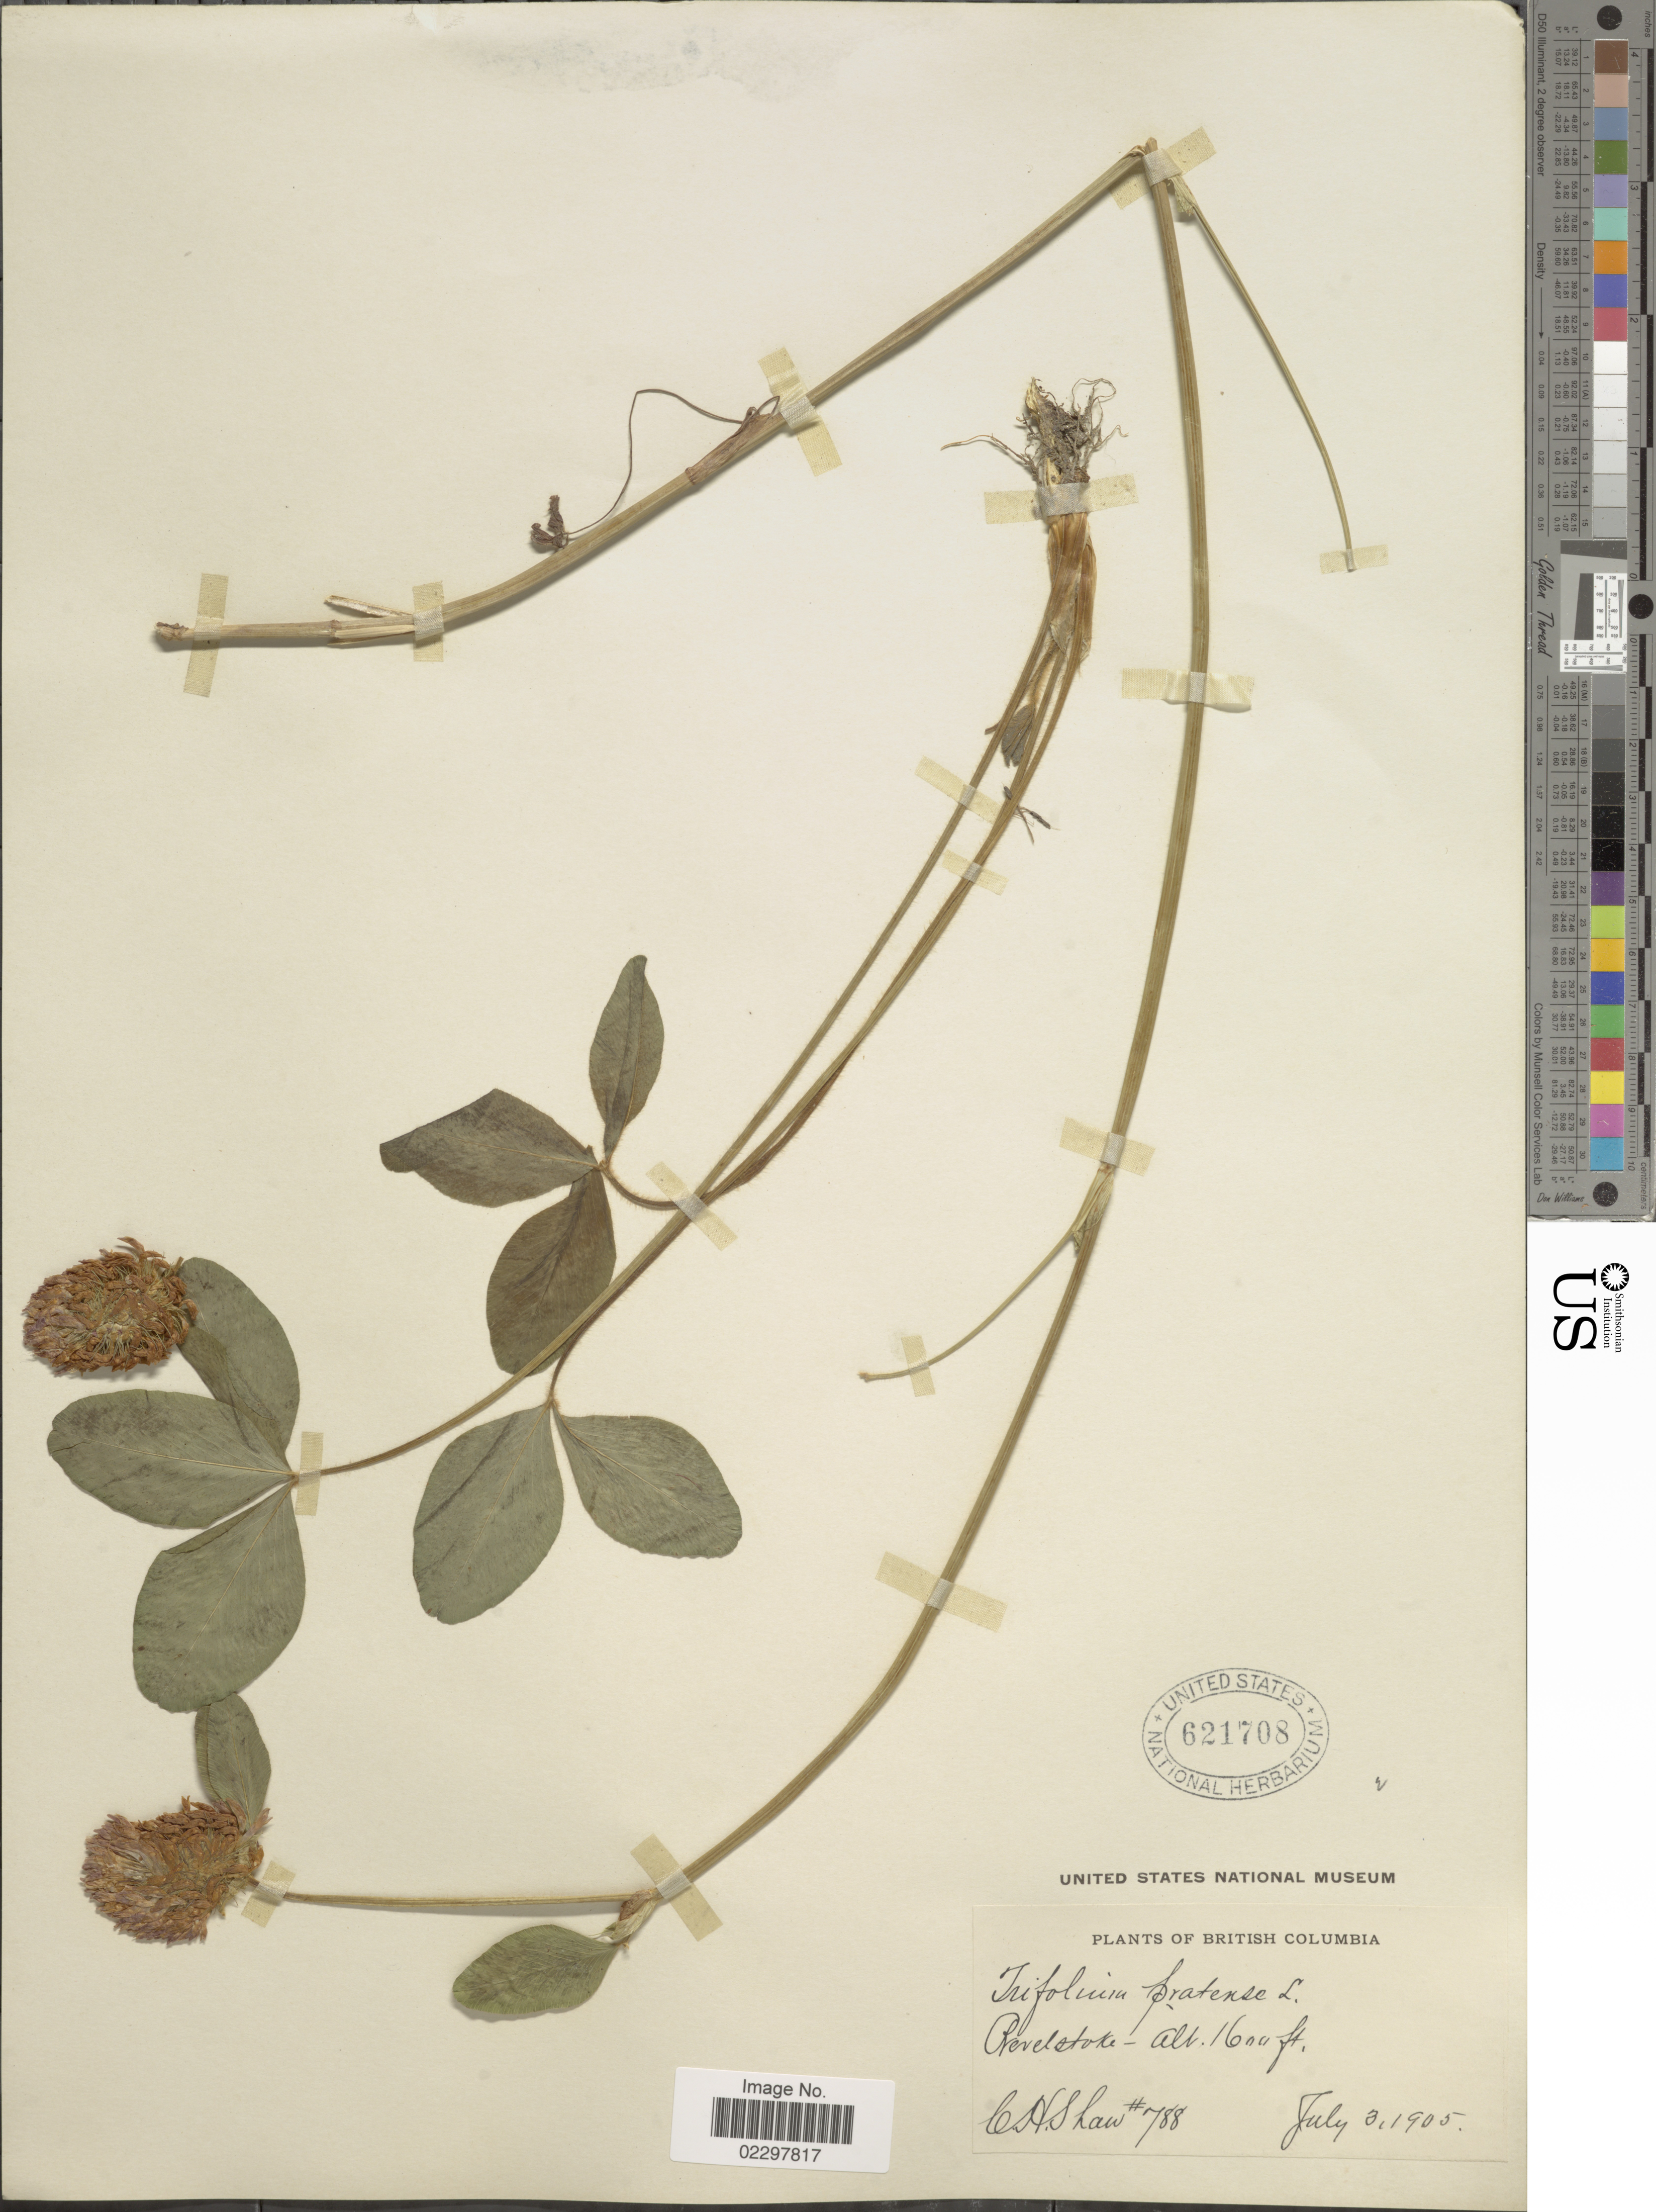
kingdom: Plantae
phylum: Tracheophyta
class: Magnoliopsida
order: Fabales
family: Fabaceae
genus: Trifolium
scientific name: Trifolium pratense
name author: L.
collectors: C. H. Shaw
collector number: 788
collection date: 1905-07-03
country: Canada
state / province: British Columbia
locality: Revelstoke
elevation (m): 488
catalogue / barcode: US 621708